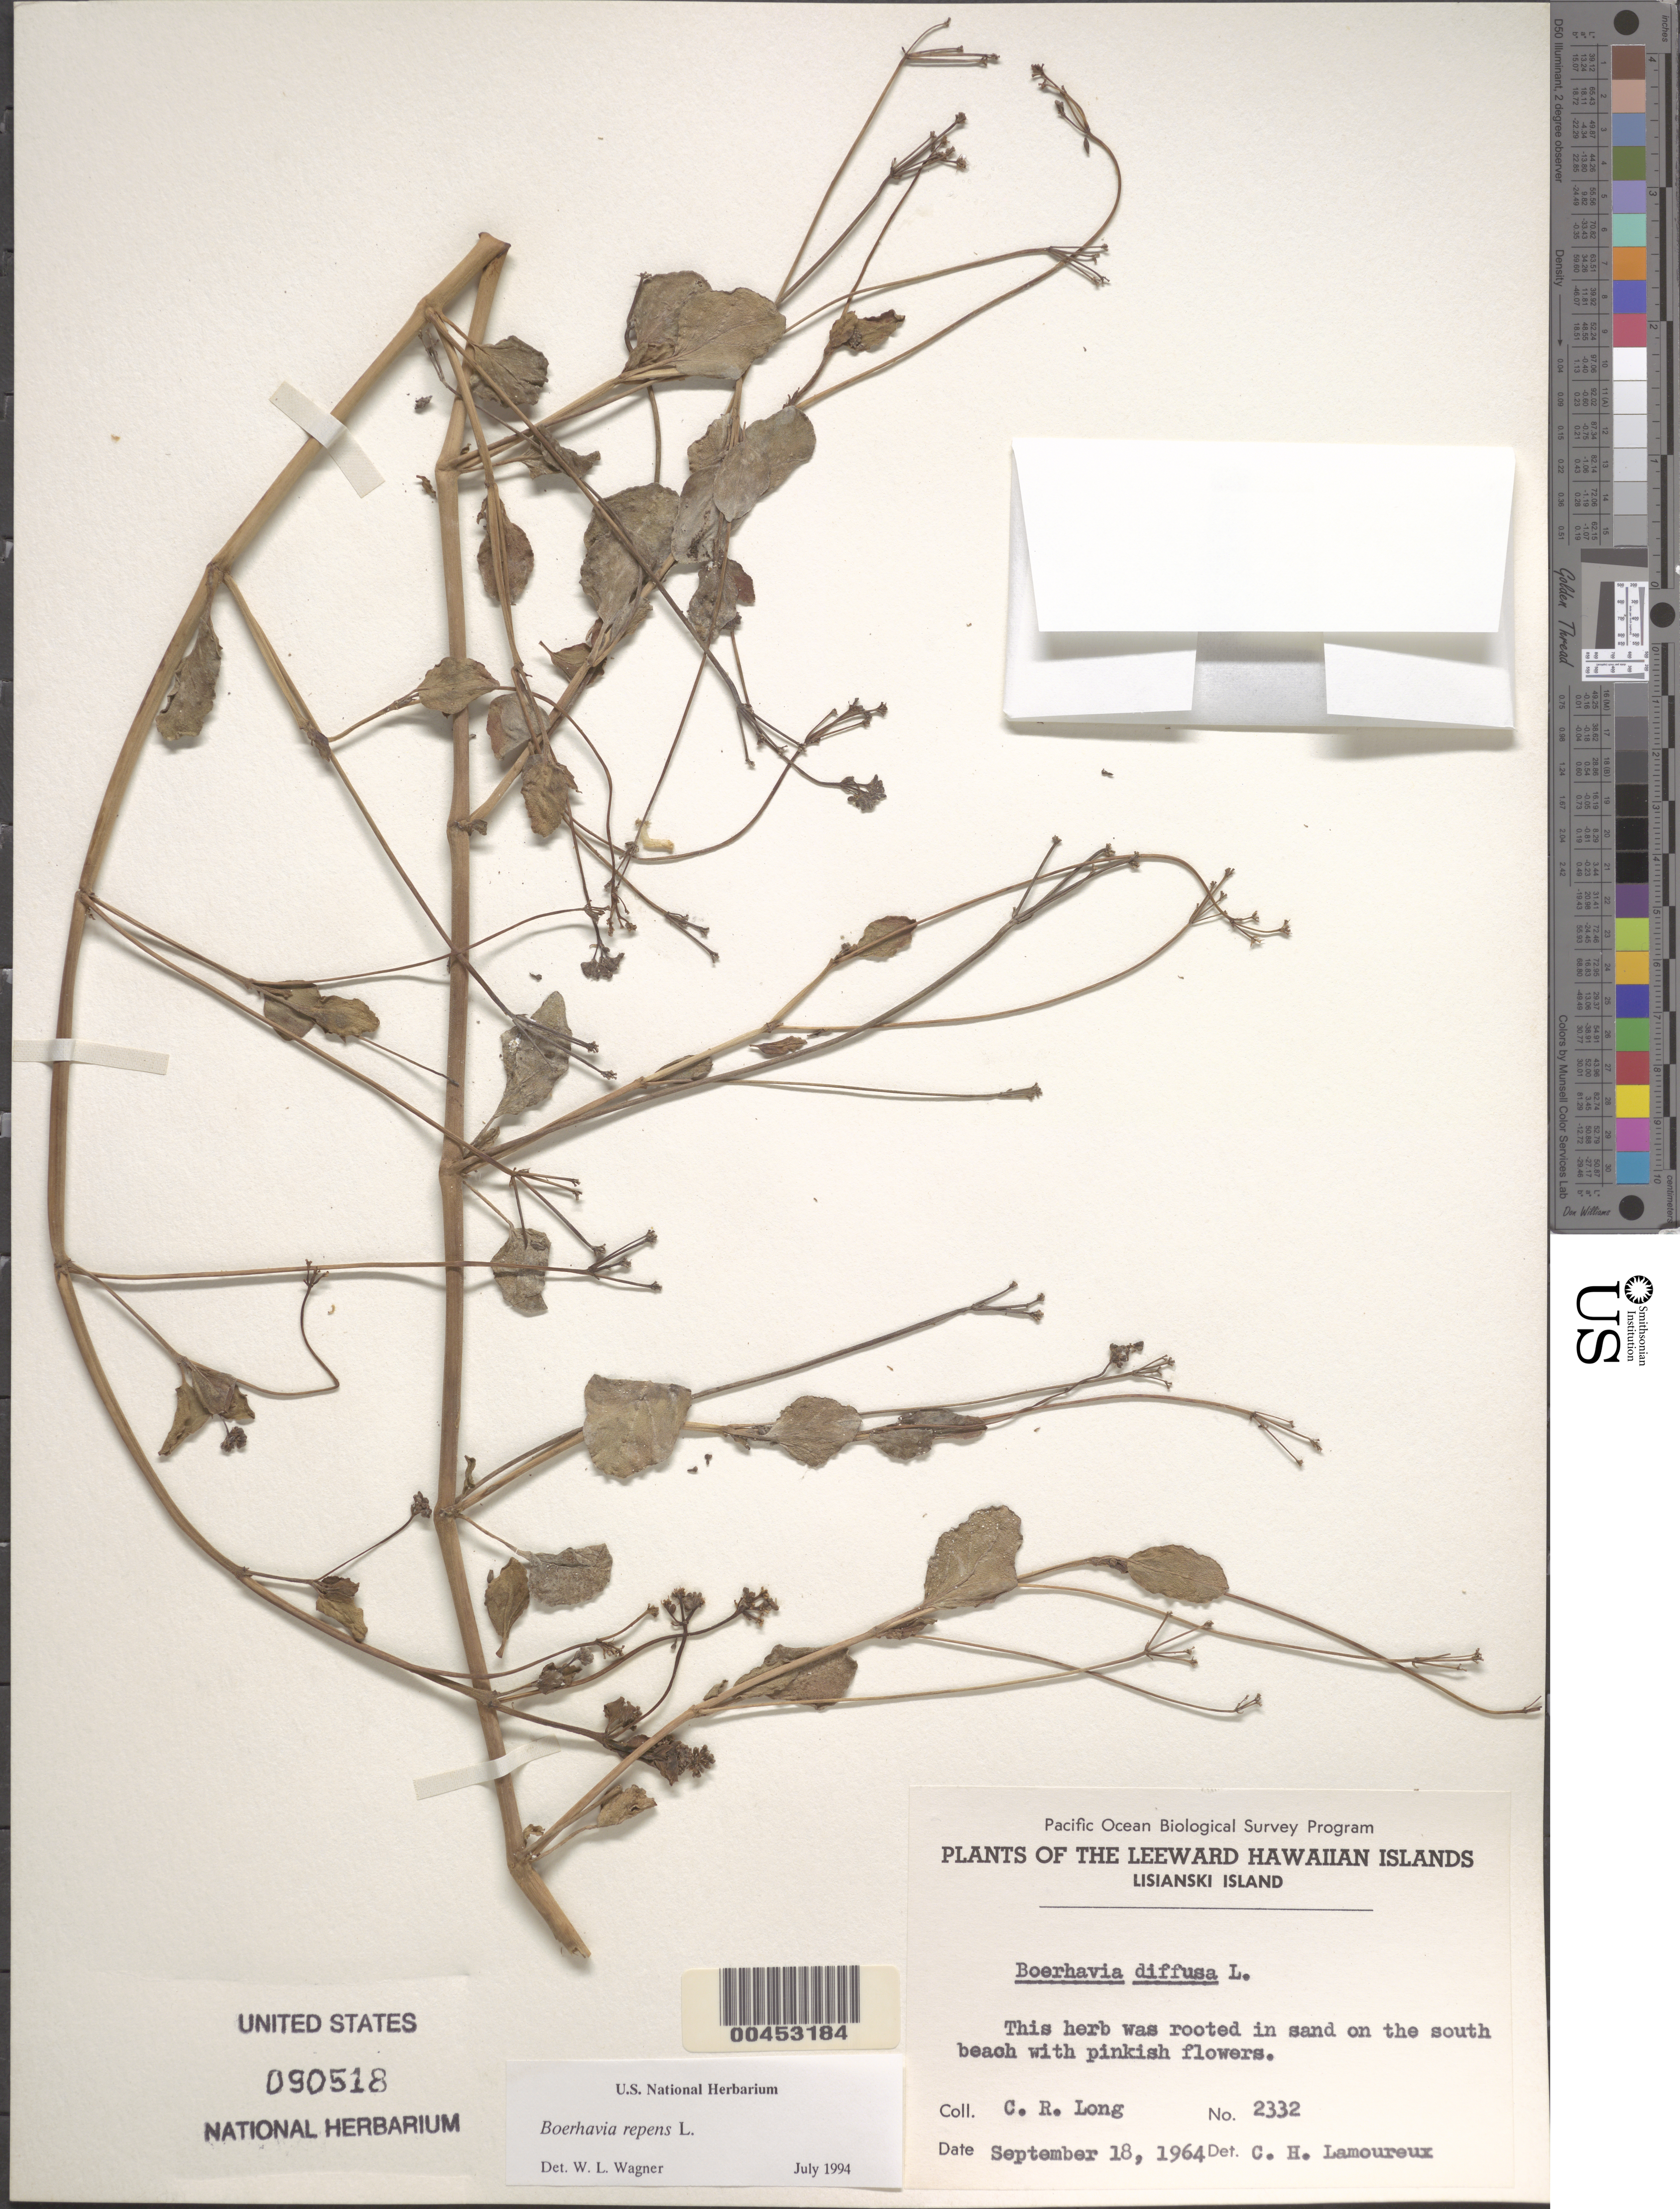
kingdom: Plantae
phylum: Tracheophyta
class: Magnoliopsida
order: Caryophyllales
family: Nyctaginaceae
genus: Boerhavia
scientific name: Boerhavia repens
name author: L.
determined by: Wagner, W. L., (BOT), Smithsonian Institution - National Museum of Natural History (UNITED STATES)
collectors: C. Long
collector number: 2332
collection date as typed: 18 Sep 1964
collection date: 1964-09-18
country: United States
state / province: Hawaii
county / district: Honolulu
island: Oahu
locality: On the S beach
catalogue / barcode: US 90518